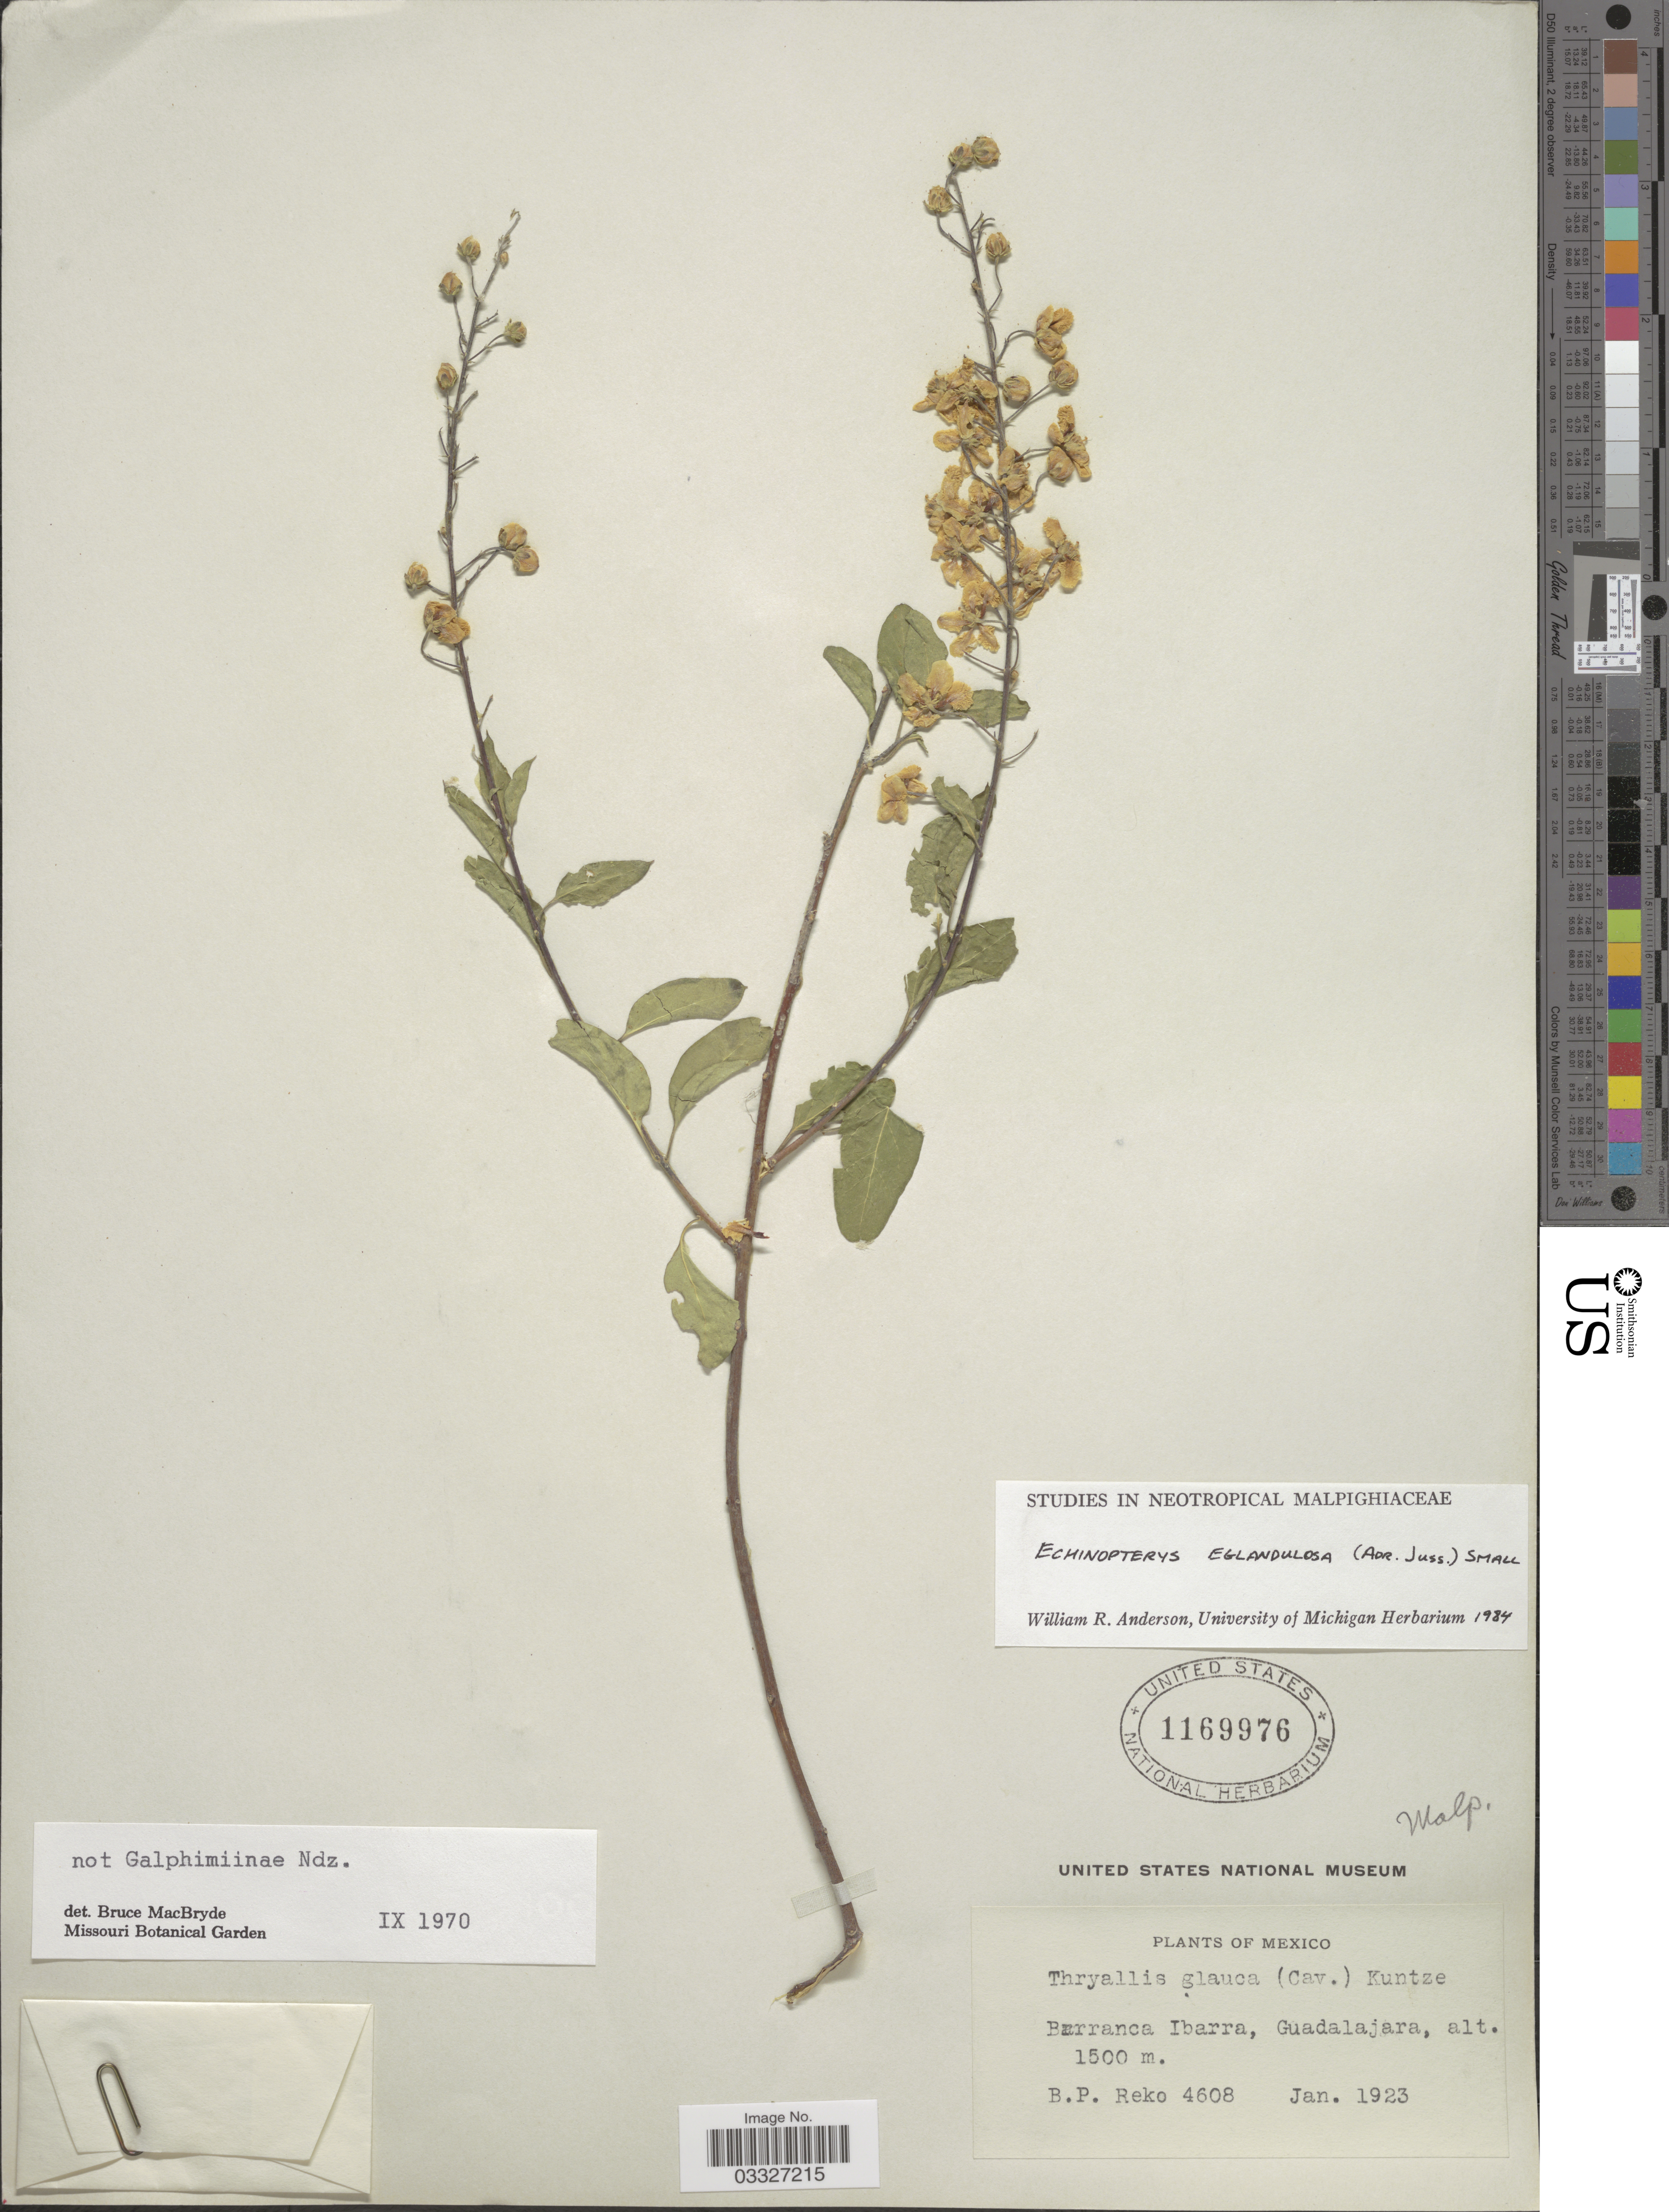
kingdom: Plantae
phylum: Tracheophyta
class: Magnoliopsida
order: Malpighiales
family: Malpighiaceae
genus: Echinopterys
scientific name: Echinopterys eglandulosa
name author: (A. Juss.) Small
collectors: B. P. Reko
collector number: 4608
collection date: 1923-01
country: Mexico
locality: Barranca Ibarra, Guadalajara.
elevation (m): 1500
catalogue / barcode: US 1169976